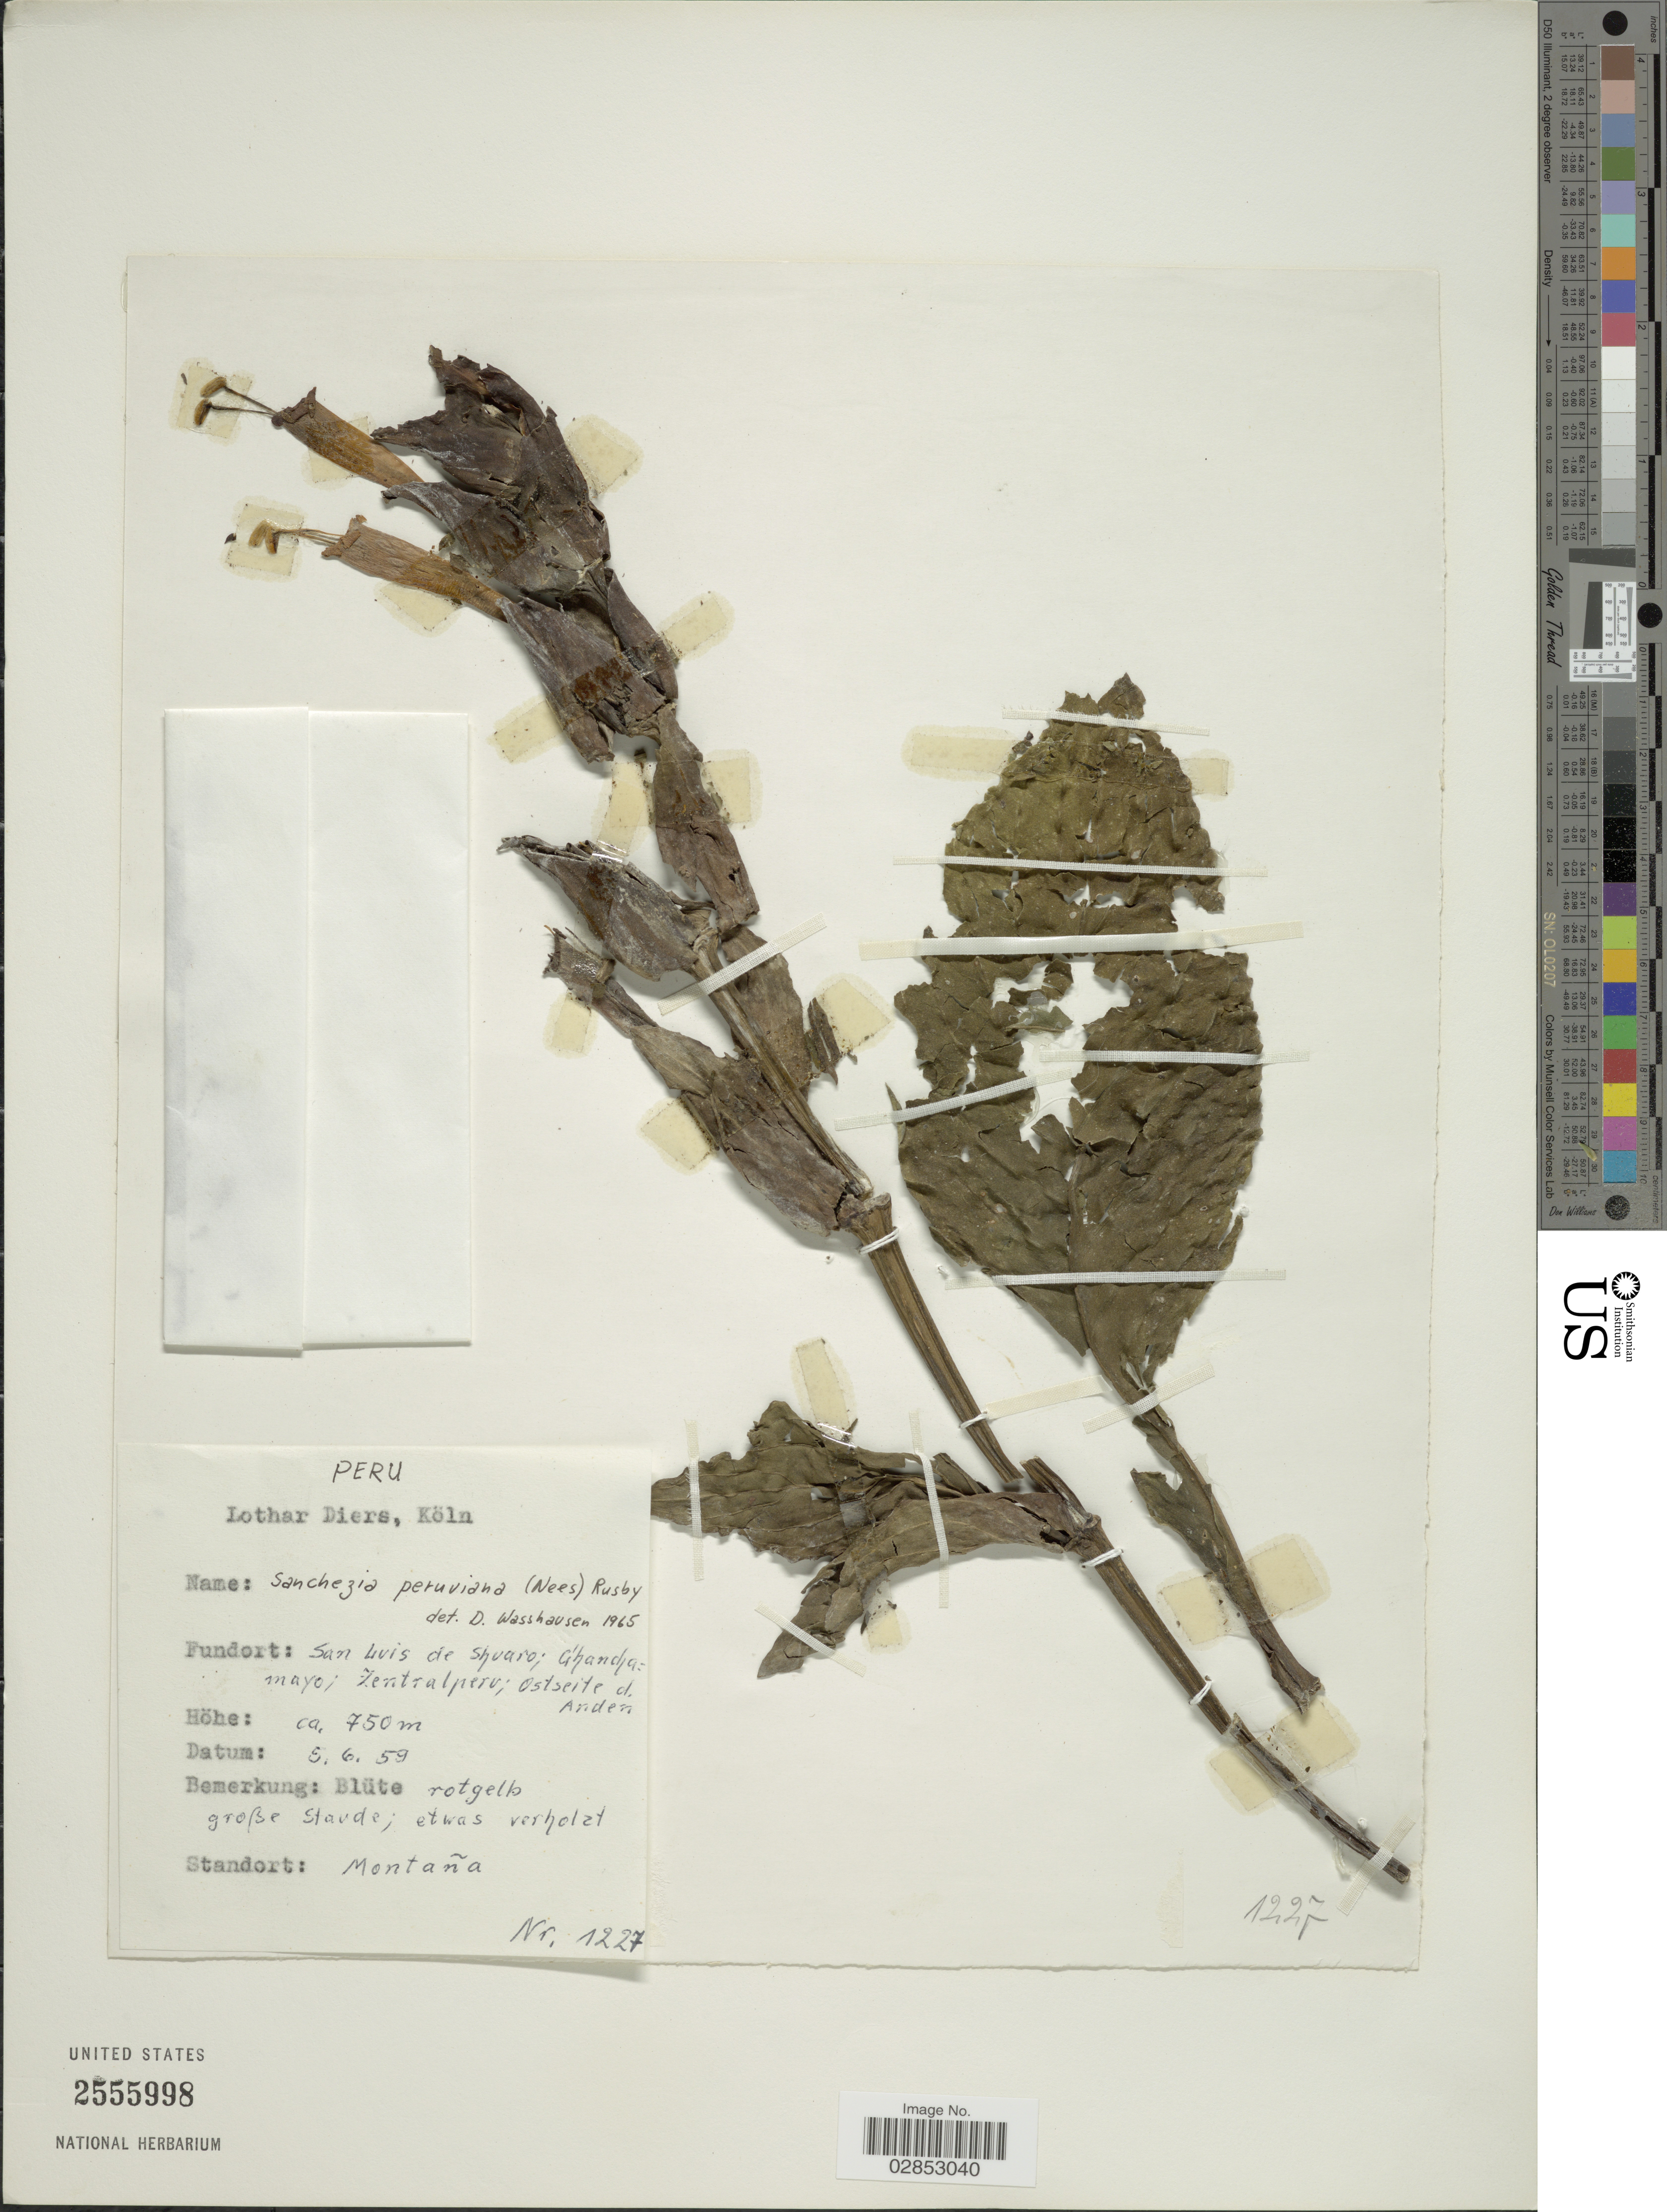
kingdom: Plantae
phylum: Tracheophyta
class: Magnoliopsida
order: Lamiales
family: Acanthaceae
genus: Sanchezia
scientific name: Sanchezia oblonga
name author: Ruiz & Pav.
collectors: L. Diers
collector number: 1227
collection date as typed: Transcribed d/m/y: 5/6/59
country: Peru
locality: San Luis de Shuaro; Chanchamayo; Zentralperu; Ostseite d. Anden.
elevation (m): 750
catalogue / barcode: US 2555998